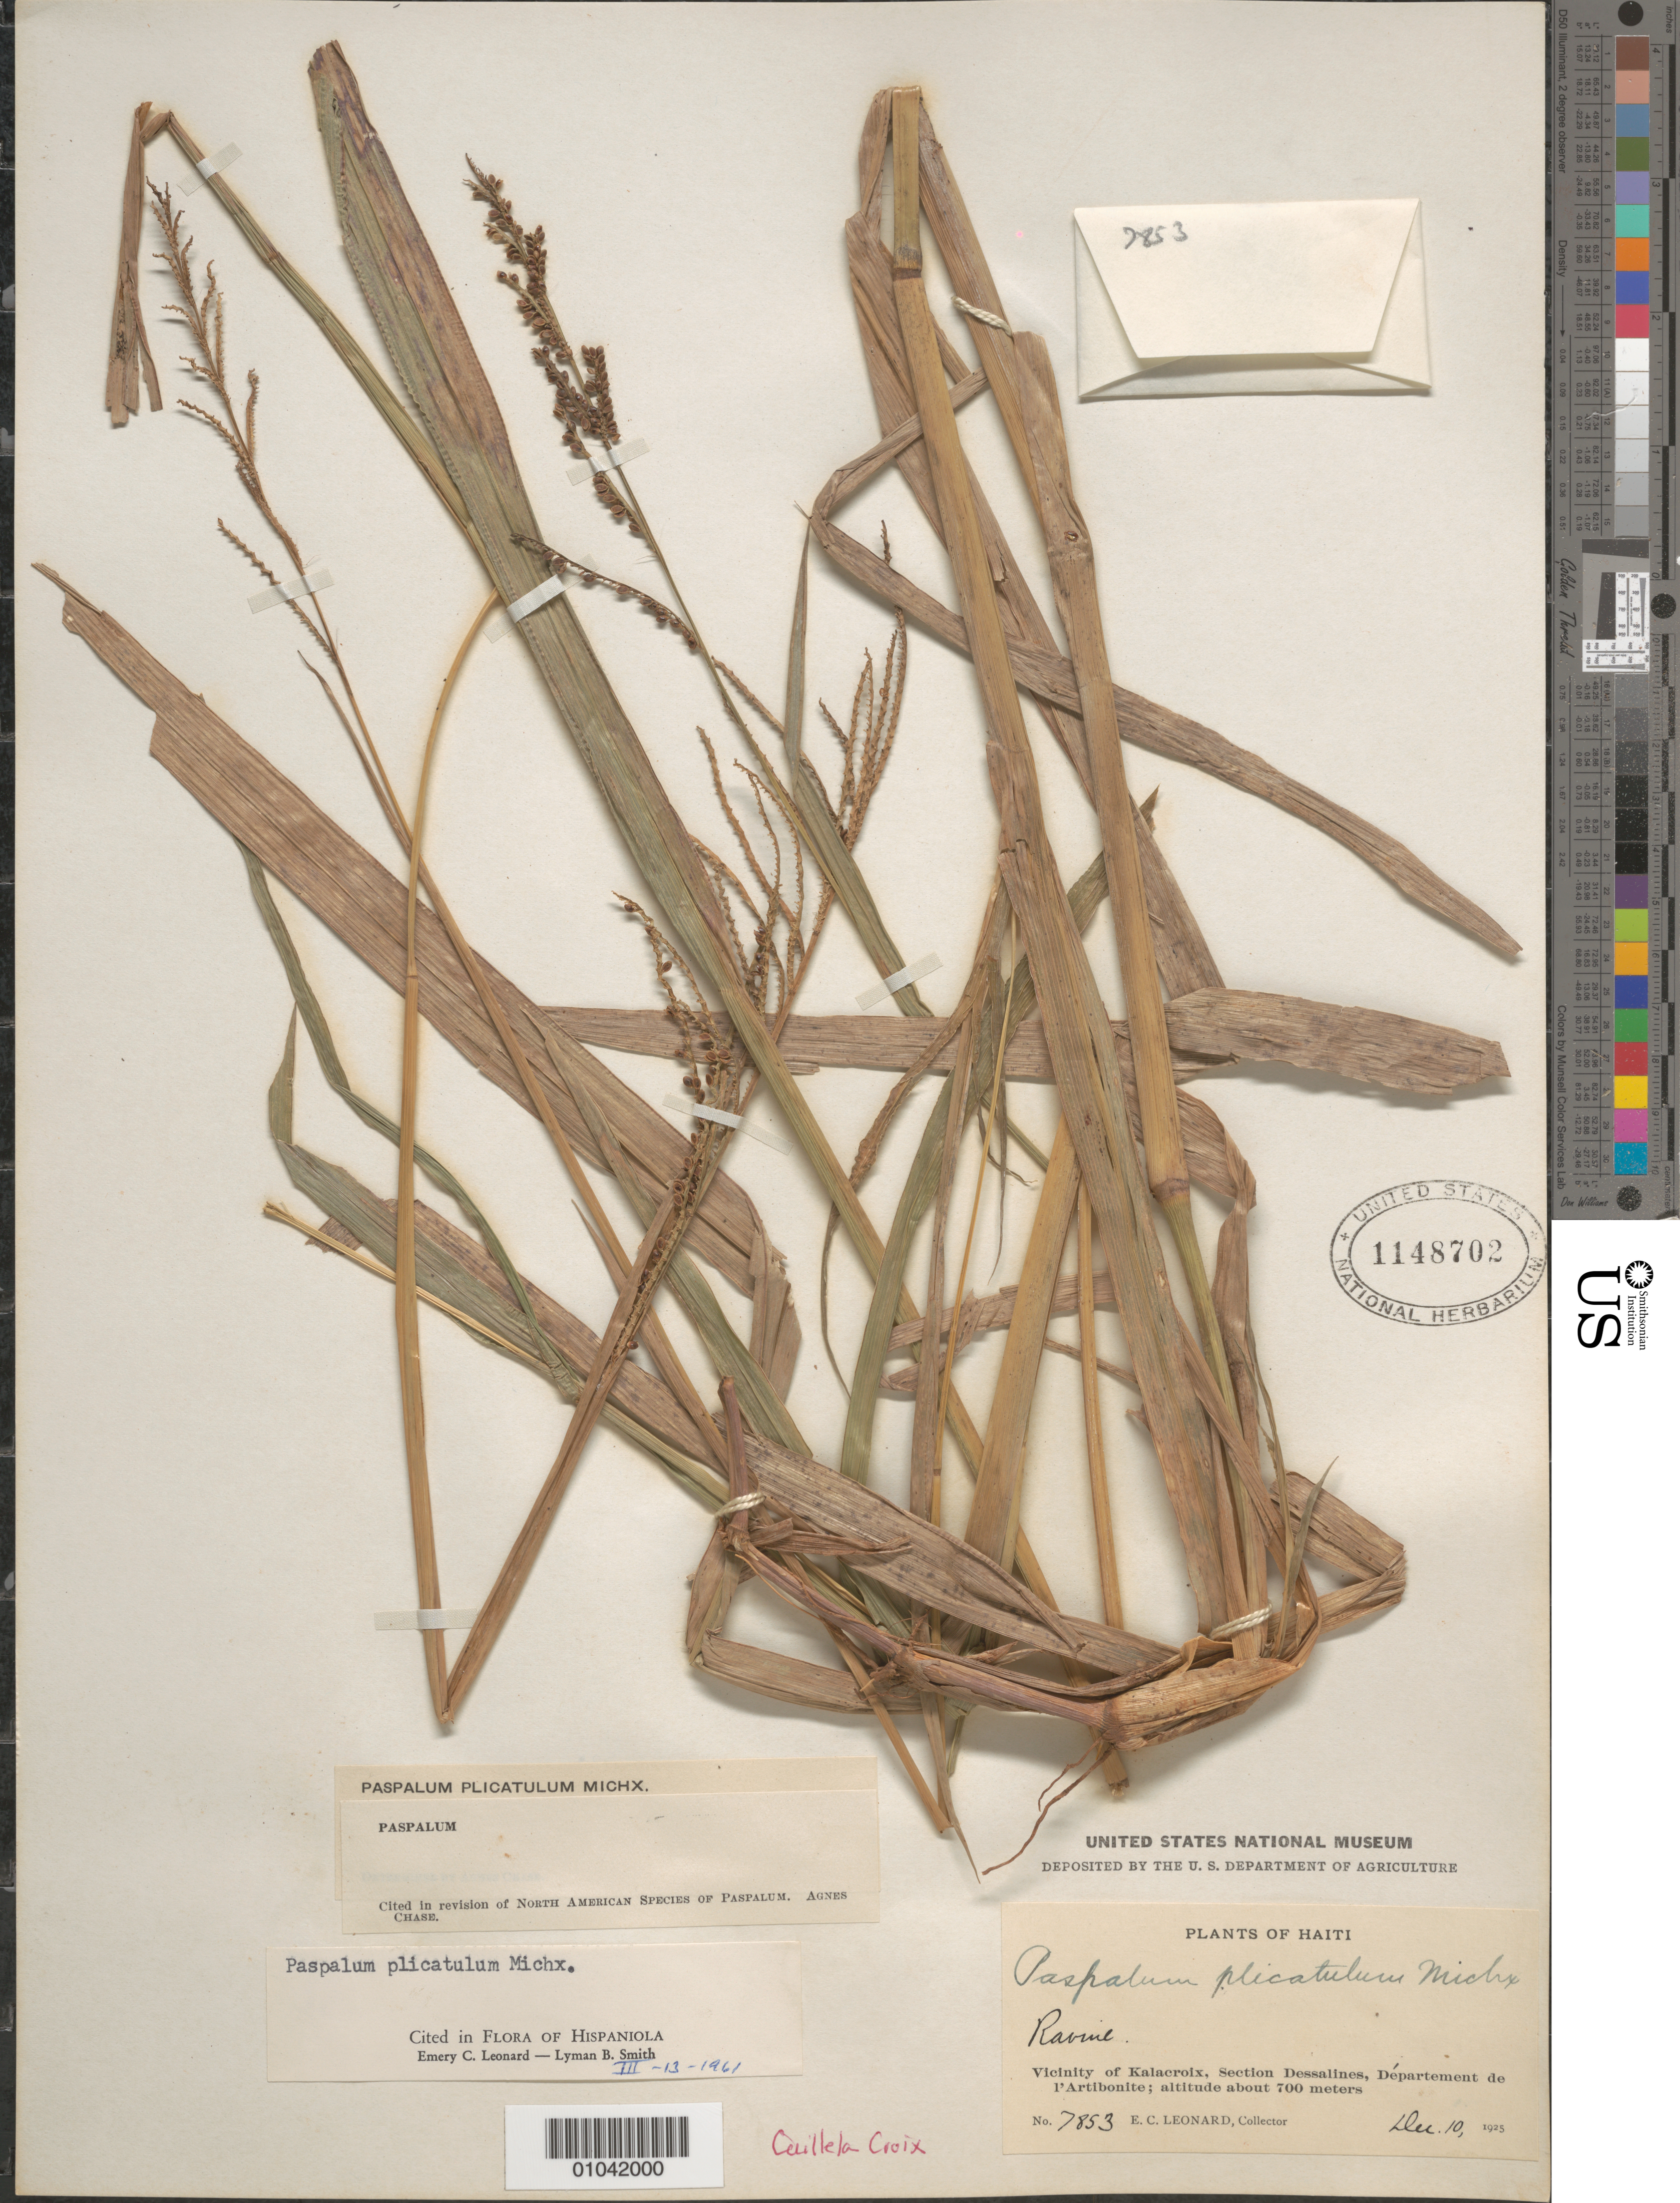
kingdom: Plantae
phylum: Tracheophyta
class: Liliopsida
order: Poales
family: Poaceae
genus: Paspalum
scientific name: Paspalum plicatulum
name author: Michx.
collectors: E. C. Leonard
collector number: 7853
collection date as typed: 10 Dec 1925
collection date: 1925-12-10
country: Haiti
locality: Vicinity of Kalacroix, Section Dessalines, Departement de l'Artibonite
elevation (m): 700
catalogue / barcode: US 1148702